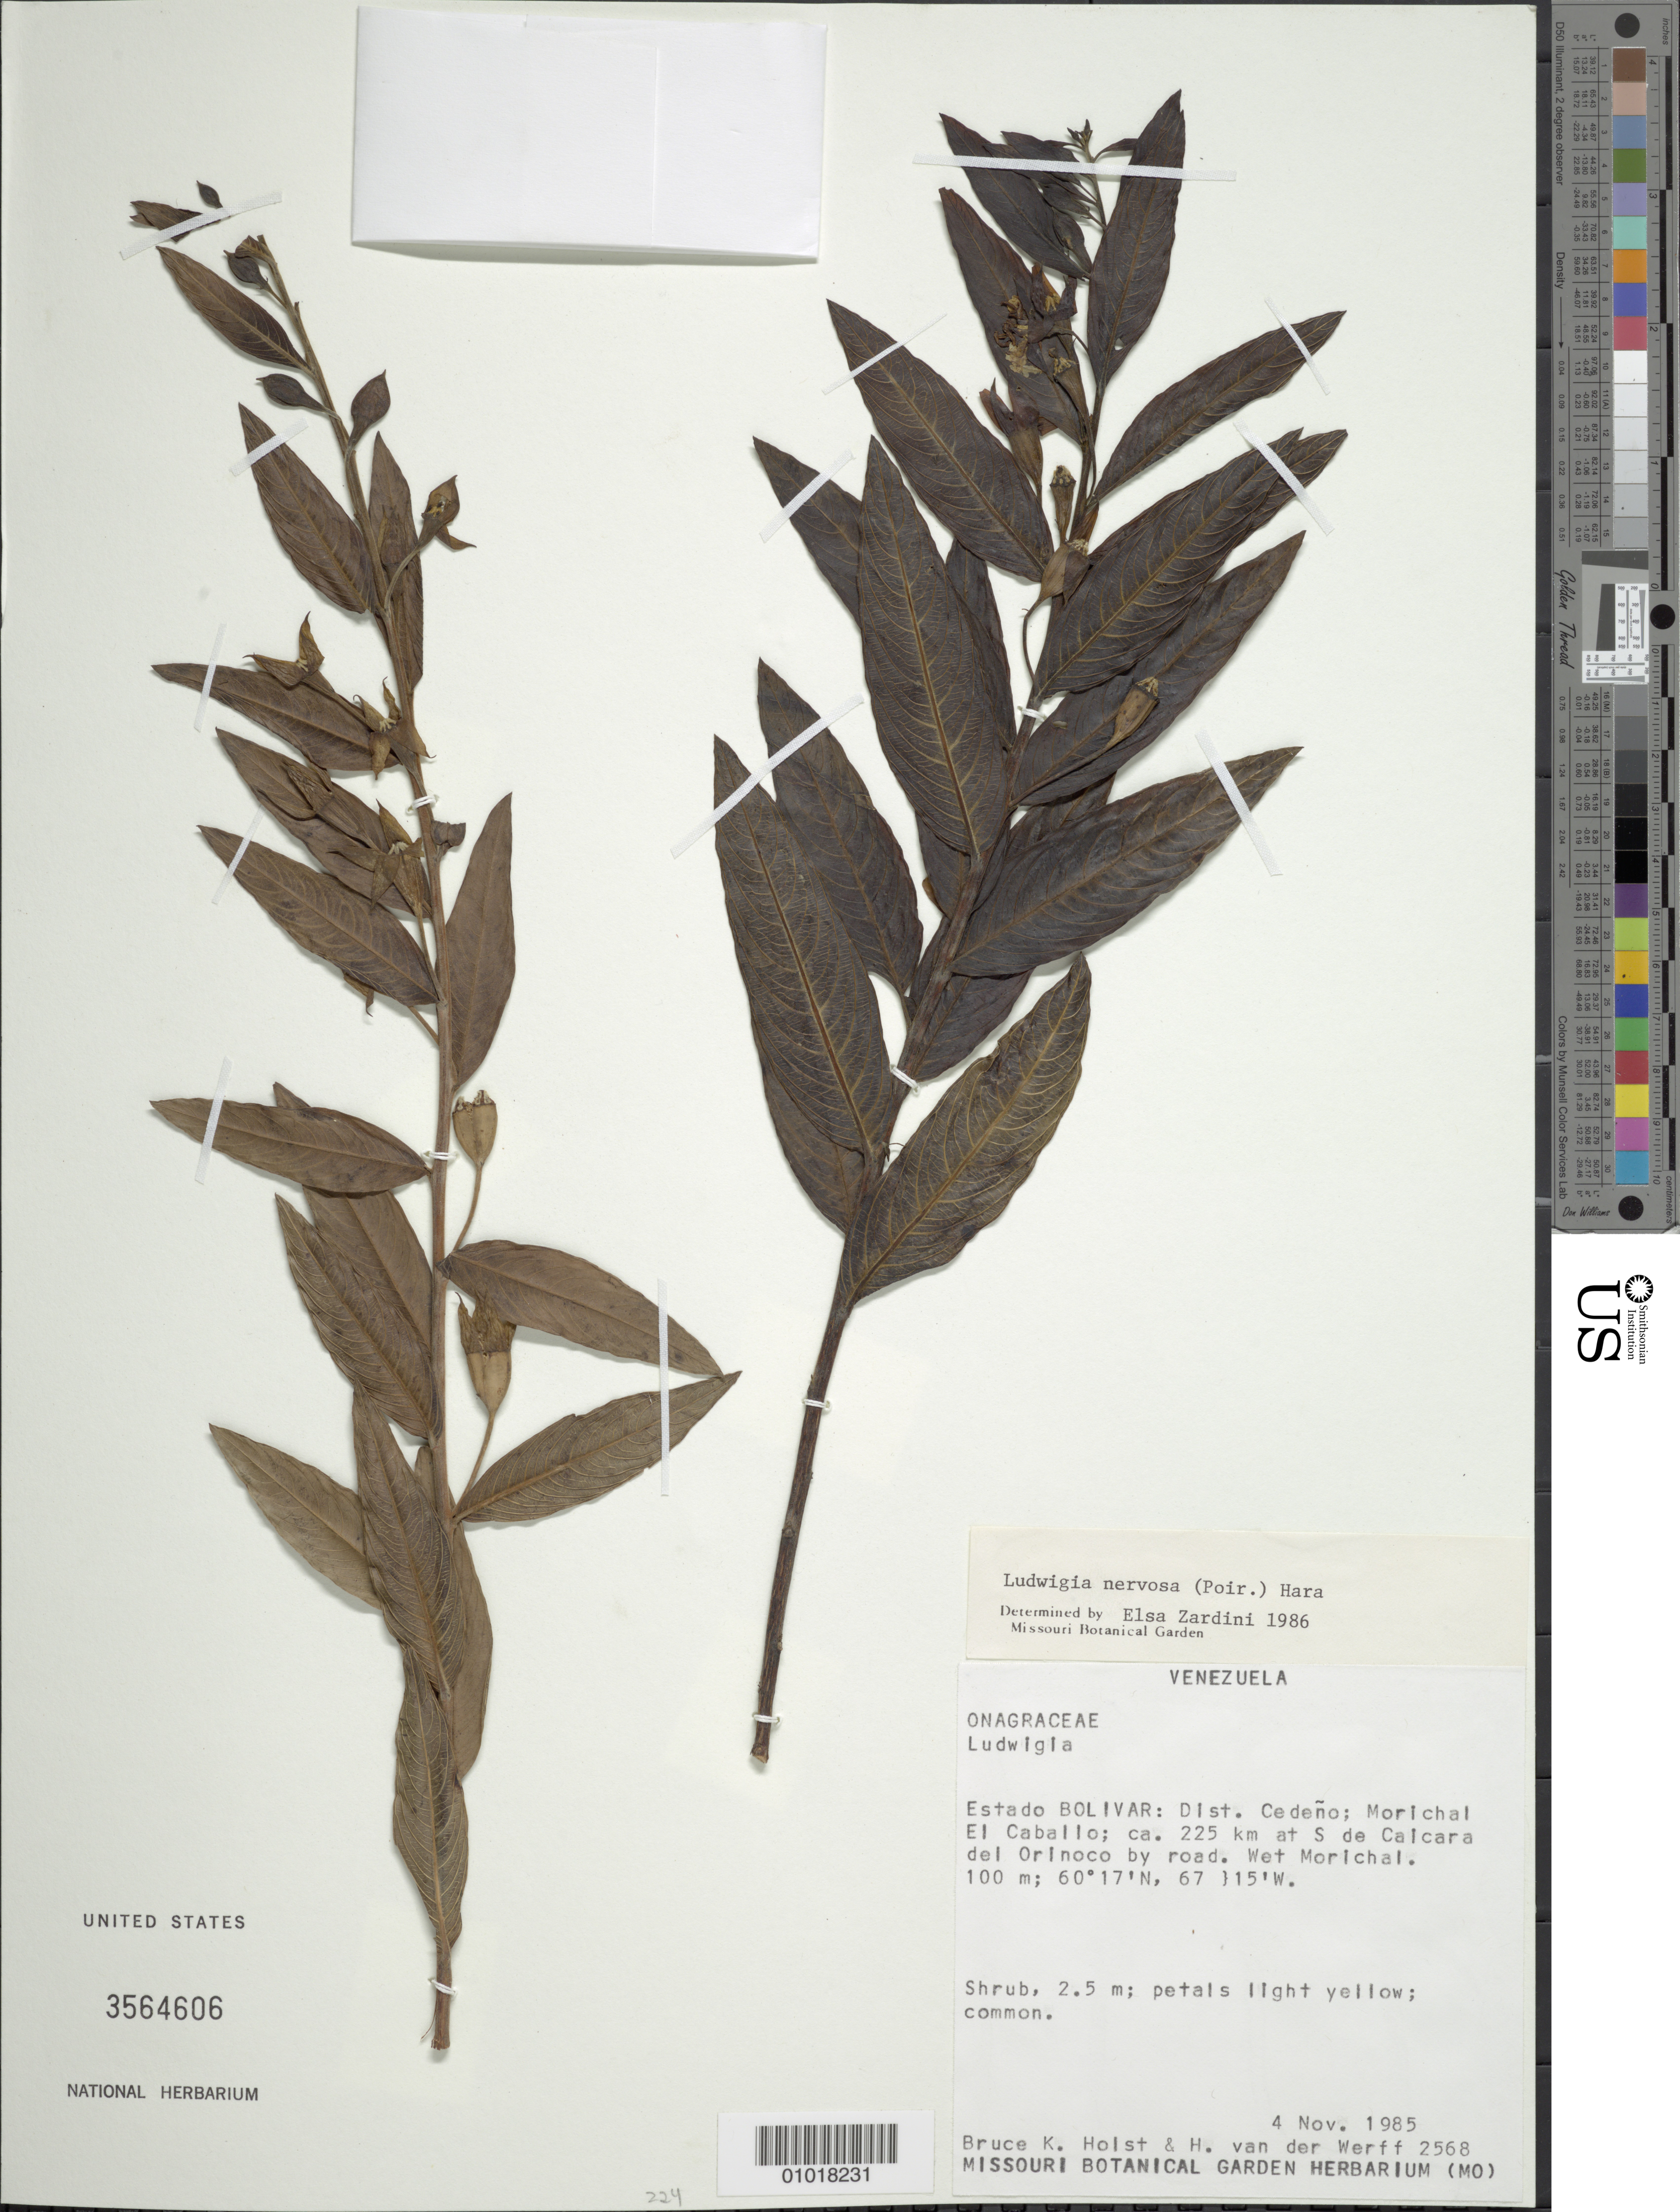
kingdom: Plantae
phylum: Tracheophyta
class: Magnoliopsida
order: Myrtales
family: Onagraceae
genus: Ludwigia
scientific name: Ludwigia nervosa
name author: (Poir.) H. Hara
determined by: Zardini, E. M.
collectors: B. Holst & H. van der Werff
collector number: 2568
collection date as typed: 4-Nov-85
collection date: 1985-11-04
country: Venezuela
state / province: Bolívar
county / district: Cedeño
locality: Morichal el Caballo; ca 225 km at S de Caicara del Orinoco by road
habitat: Wet morichal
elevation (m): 100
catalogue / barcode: US 3564606